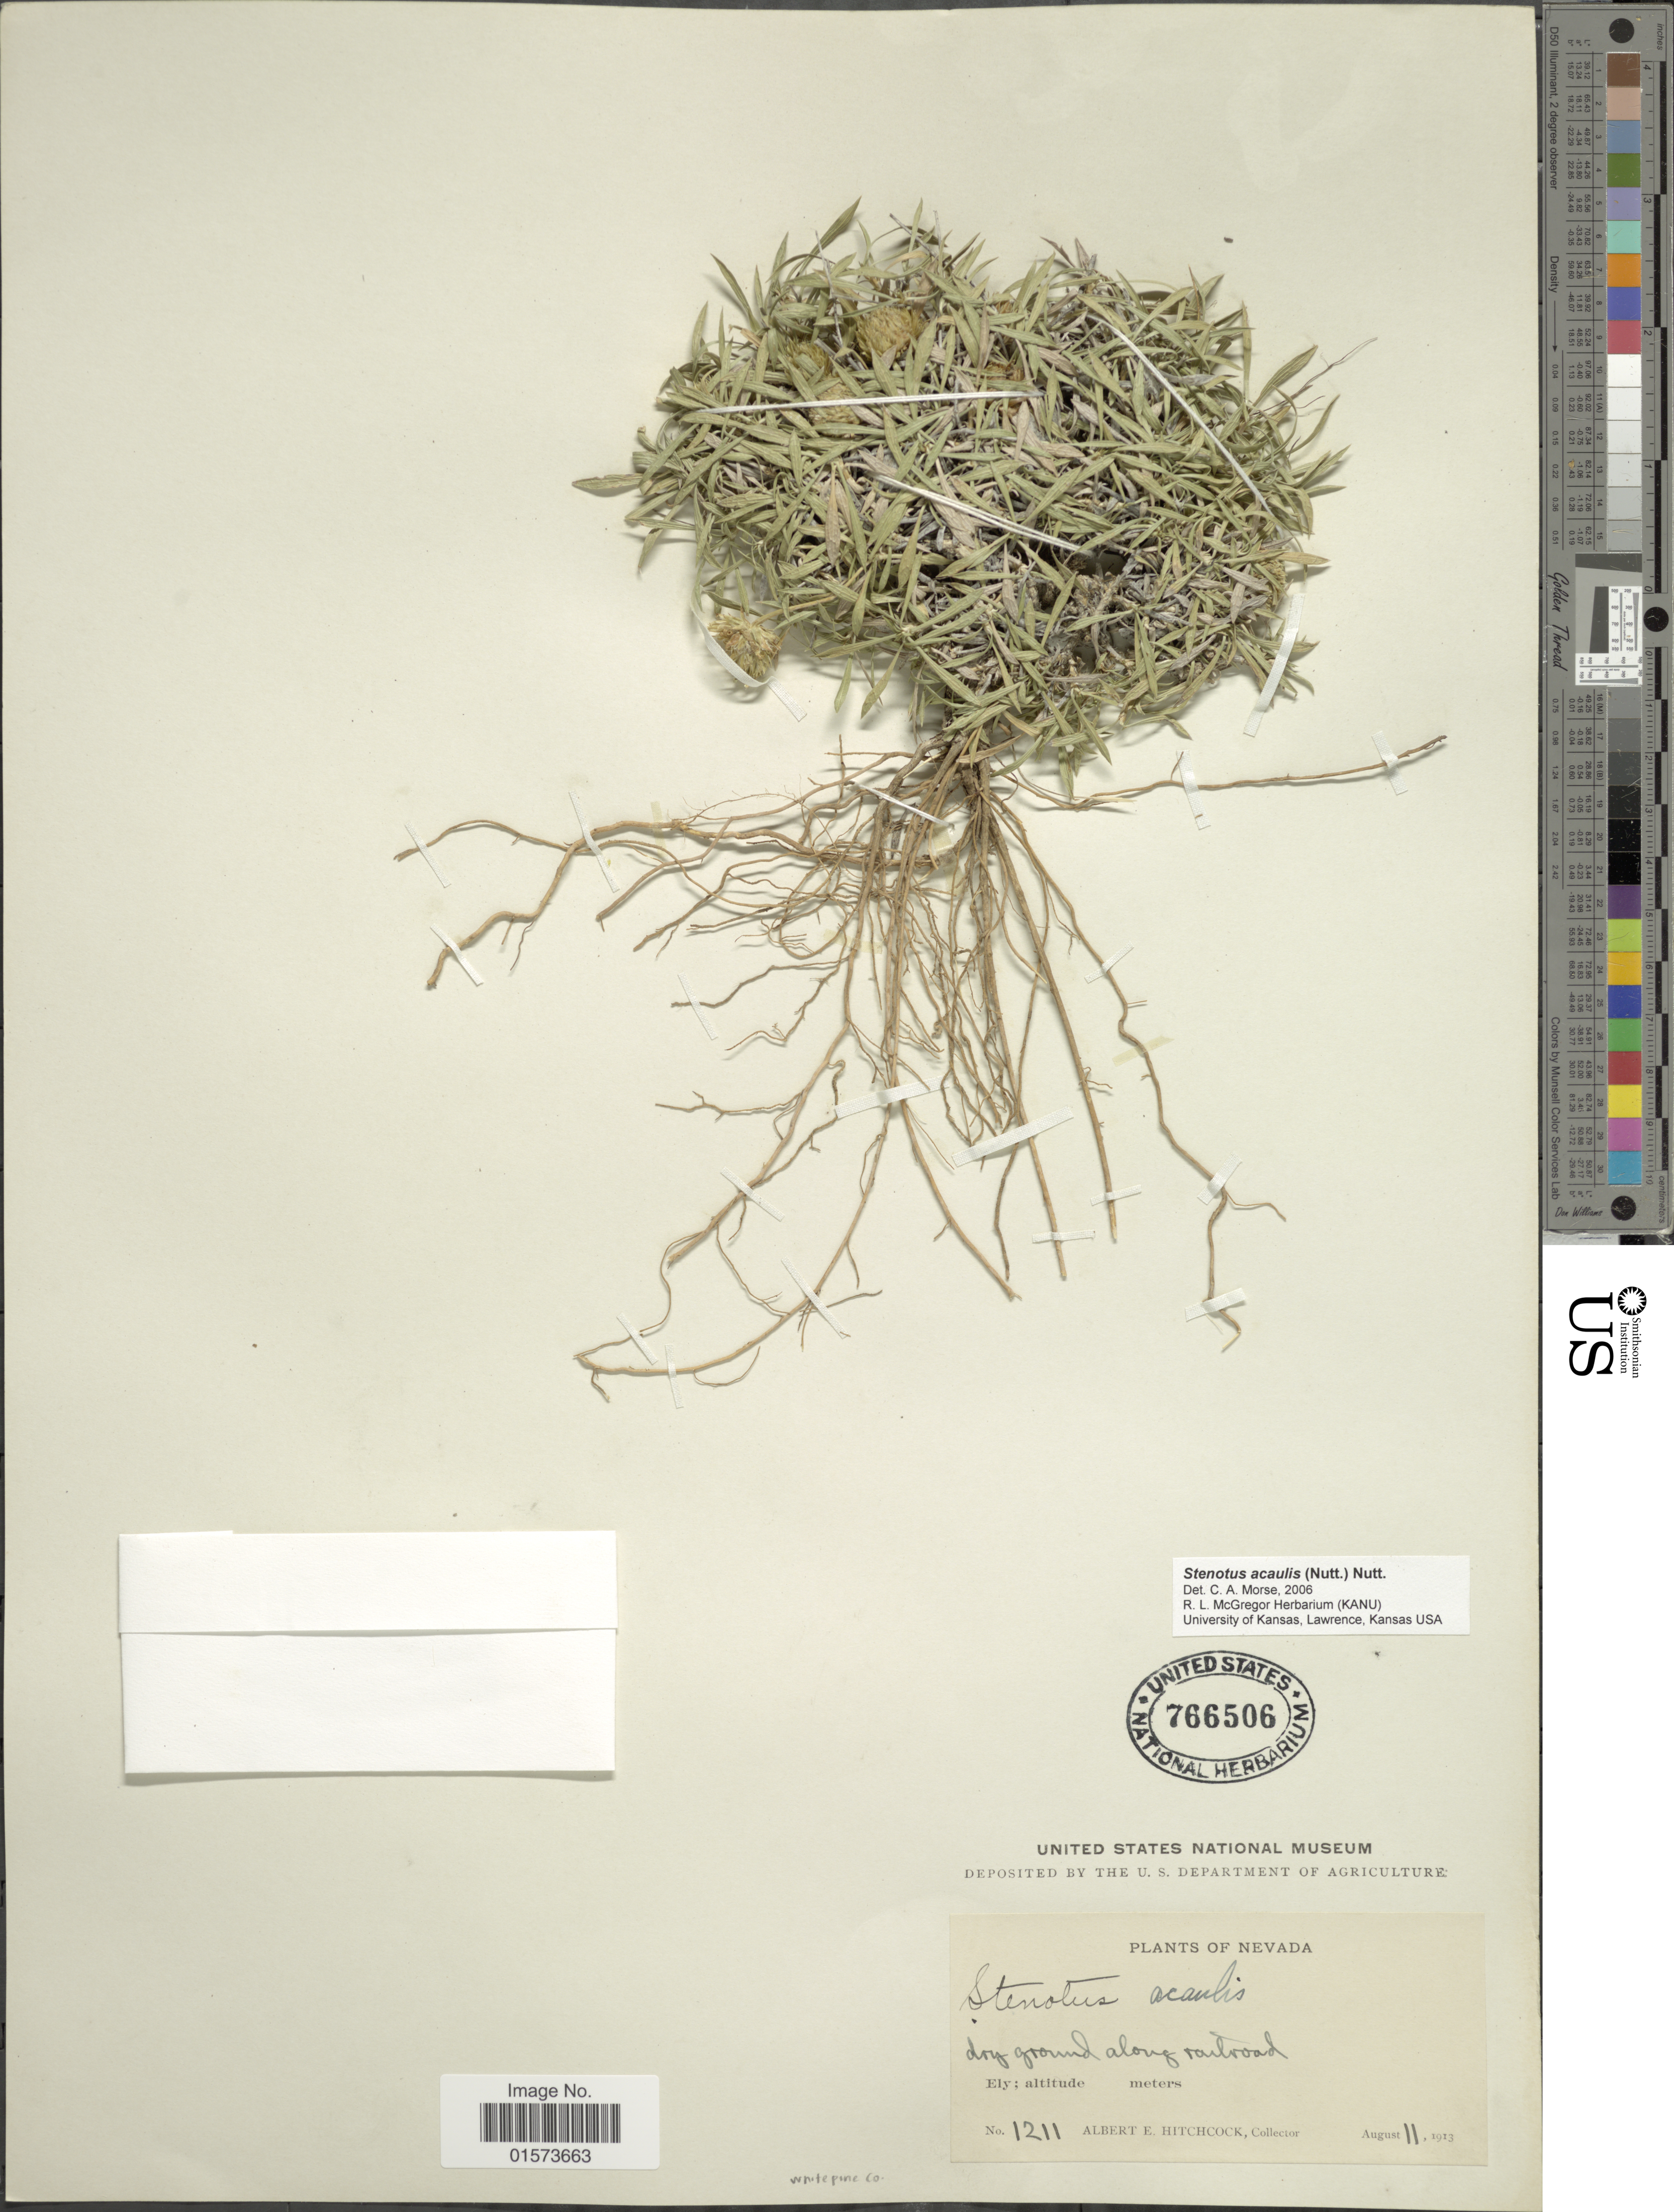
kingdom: Plantae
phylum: Tracheophyta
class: Magnoliopsida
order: Asterales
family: Asteraceae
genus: Stenotus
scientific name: Stenotus acaulis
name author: (Nutt.) Nutt.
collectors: A. S. Hitchcock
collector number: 1211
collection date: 1913-08-11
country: United States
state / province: Nevada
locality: Dry ground along railroad, Ely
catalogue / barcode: US 766506